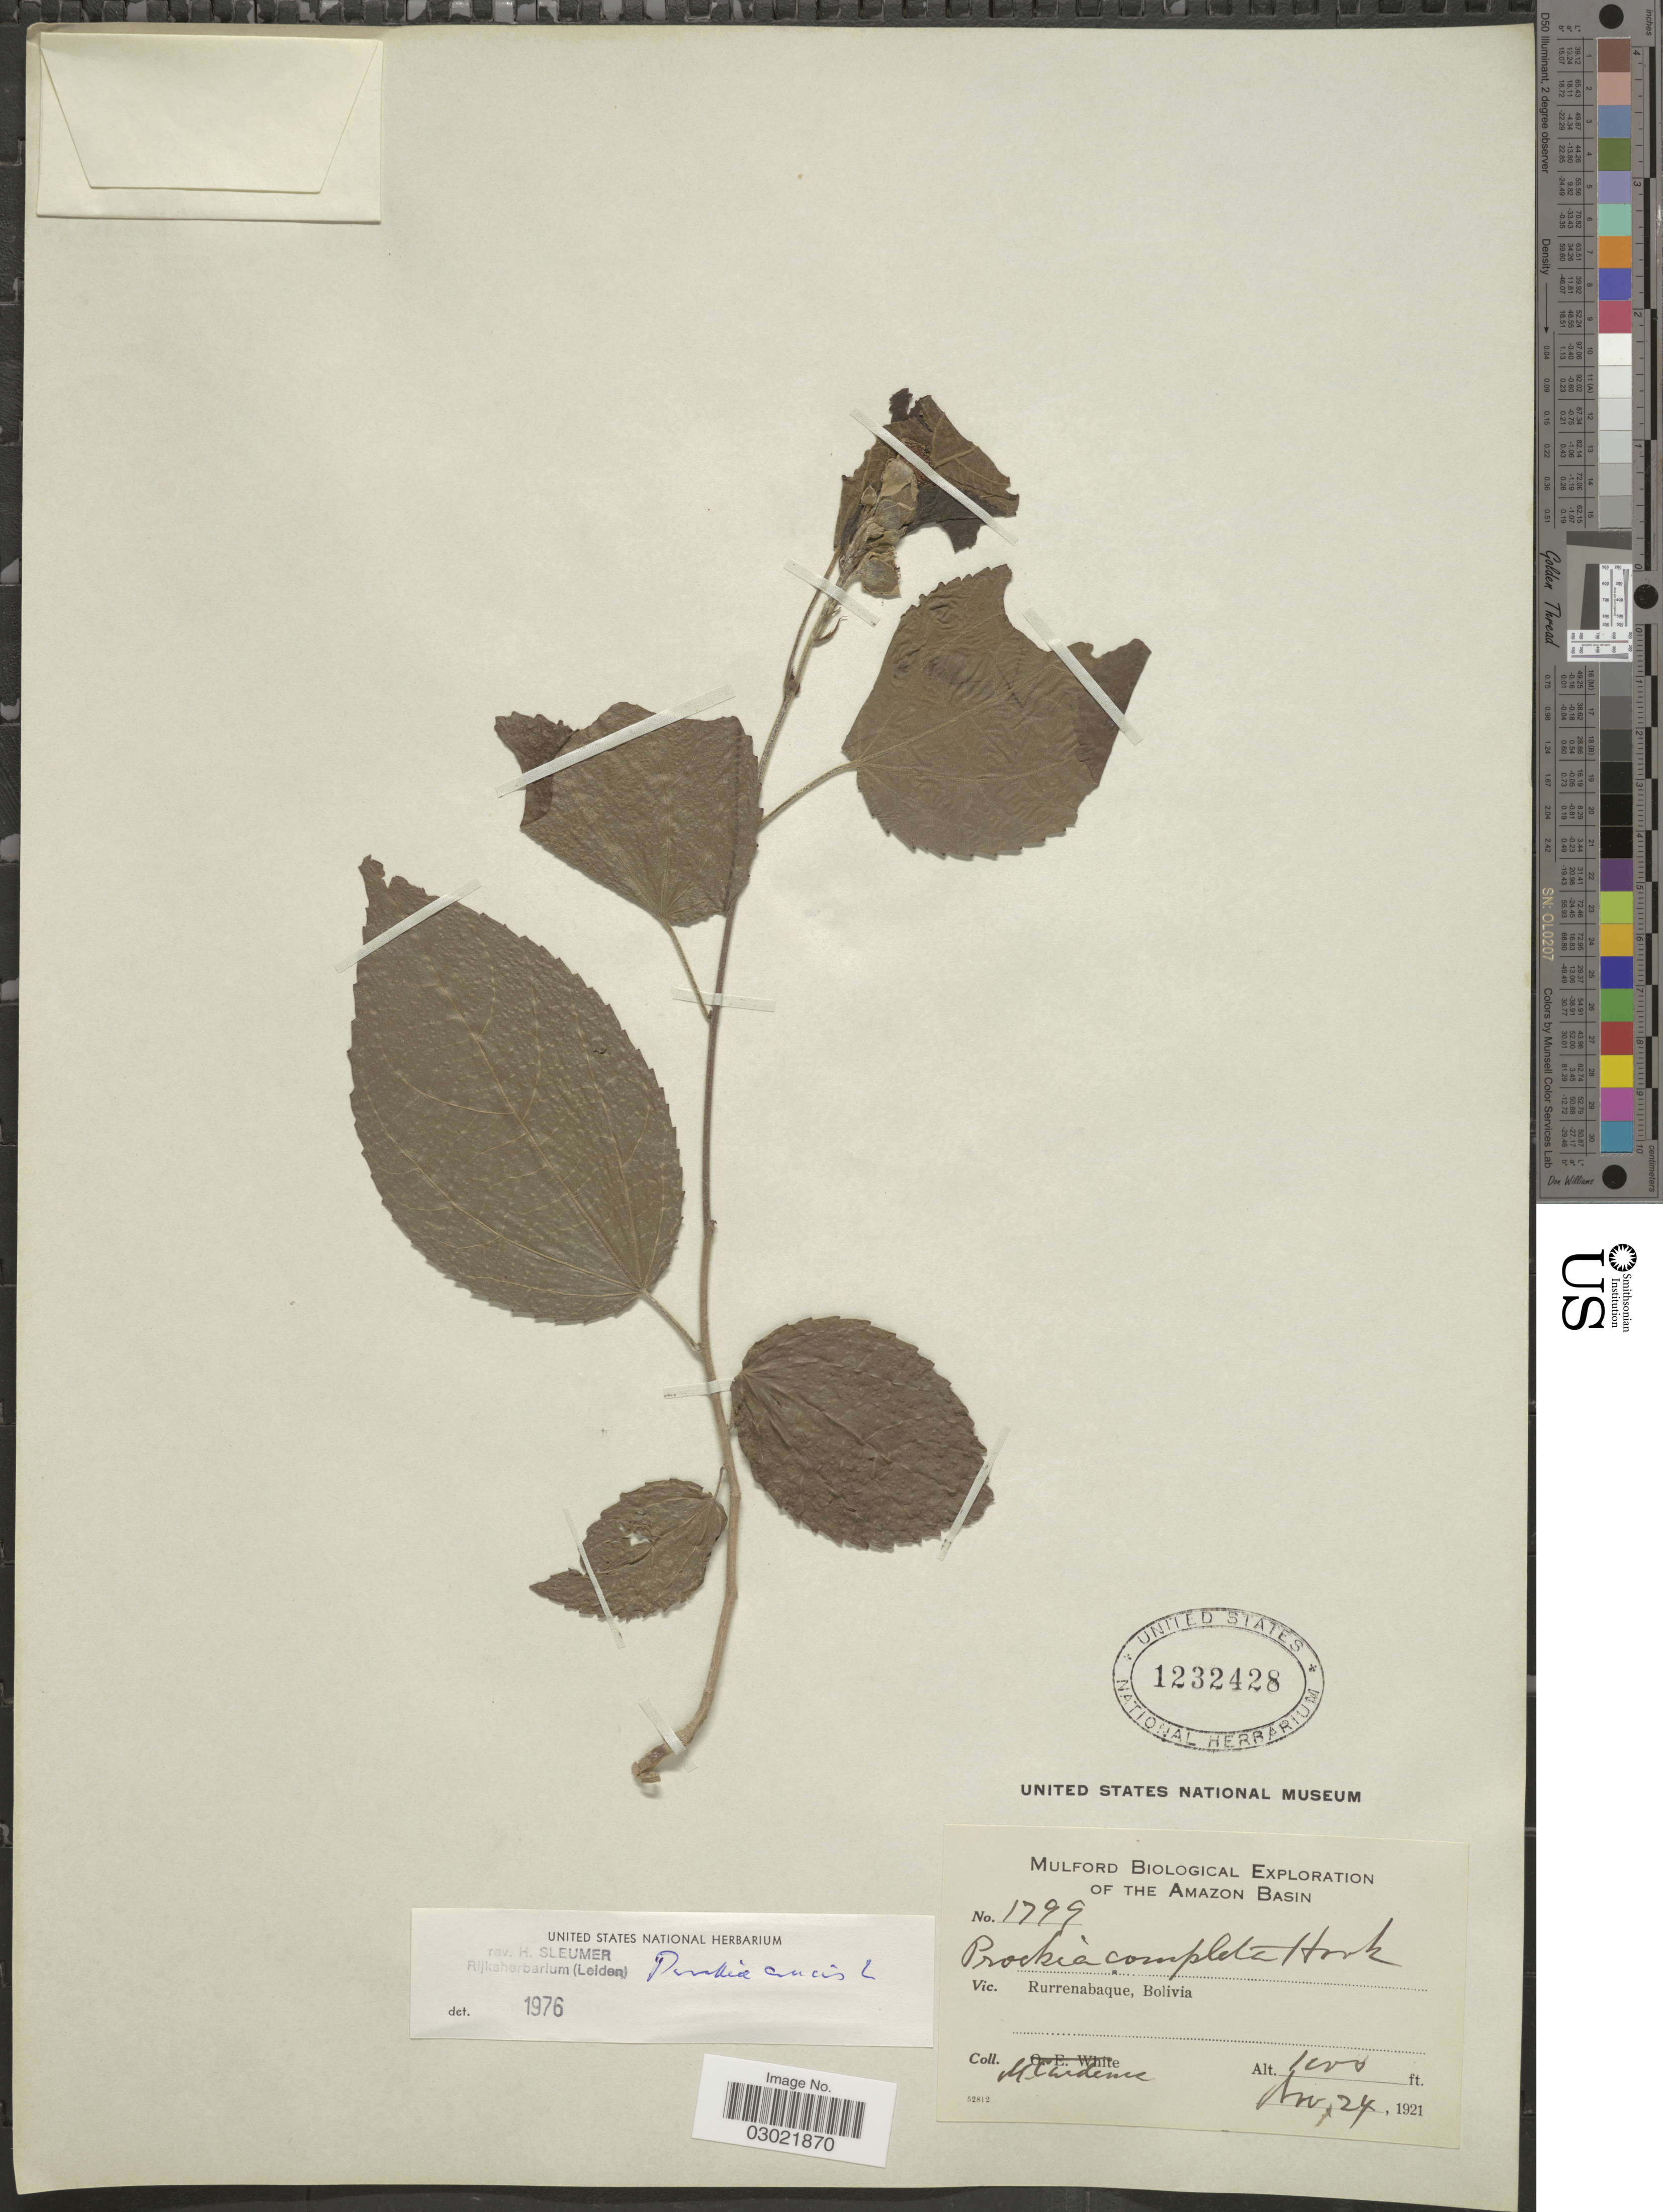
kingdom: Plantae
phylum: Tracheophyta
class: Magnoliopsida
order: Malpighiales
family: Salicaceae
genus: Prockia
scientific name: Prockia crucis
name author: P. Browne ex L.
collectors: M. Cárdenas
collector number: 1799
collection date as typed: Nov. 24, 1921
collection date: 1921-11-24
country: Bolivia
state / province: Beni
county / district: José Ballivián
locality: Rurrenabaque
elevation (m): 305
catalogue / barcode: US 1232428